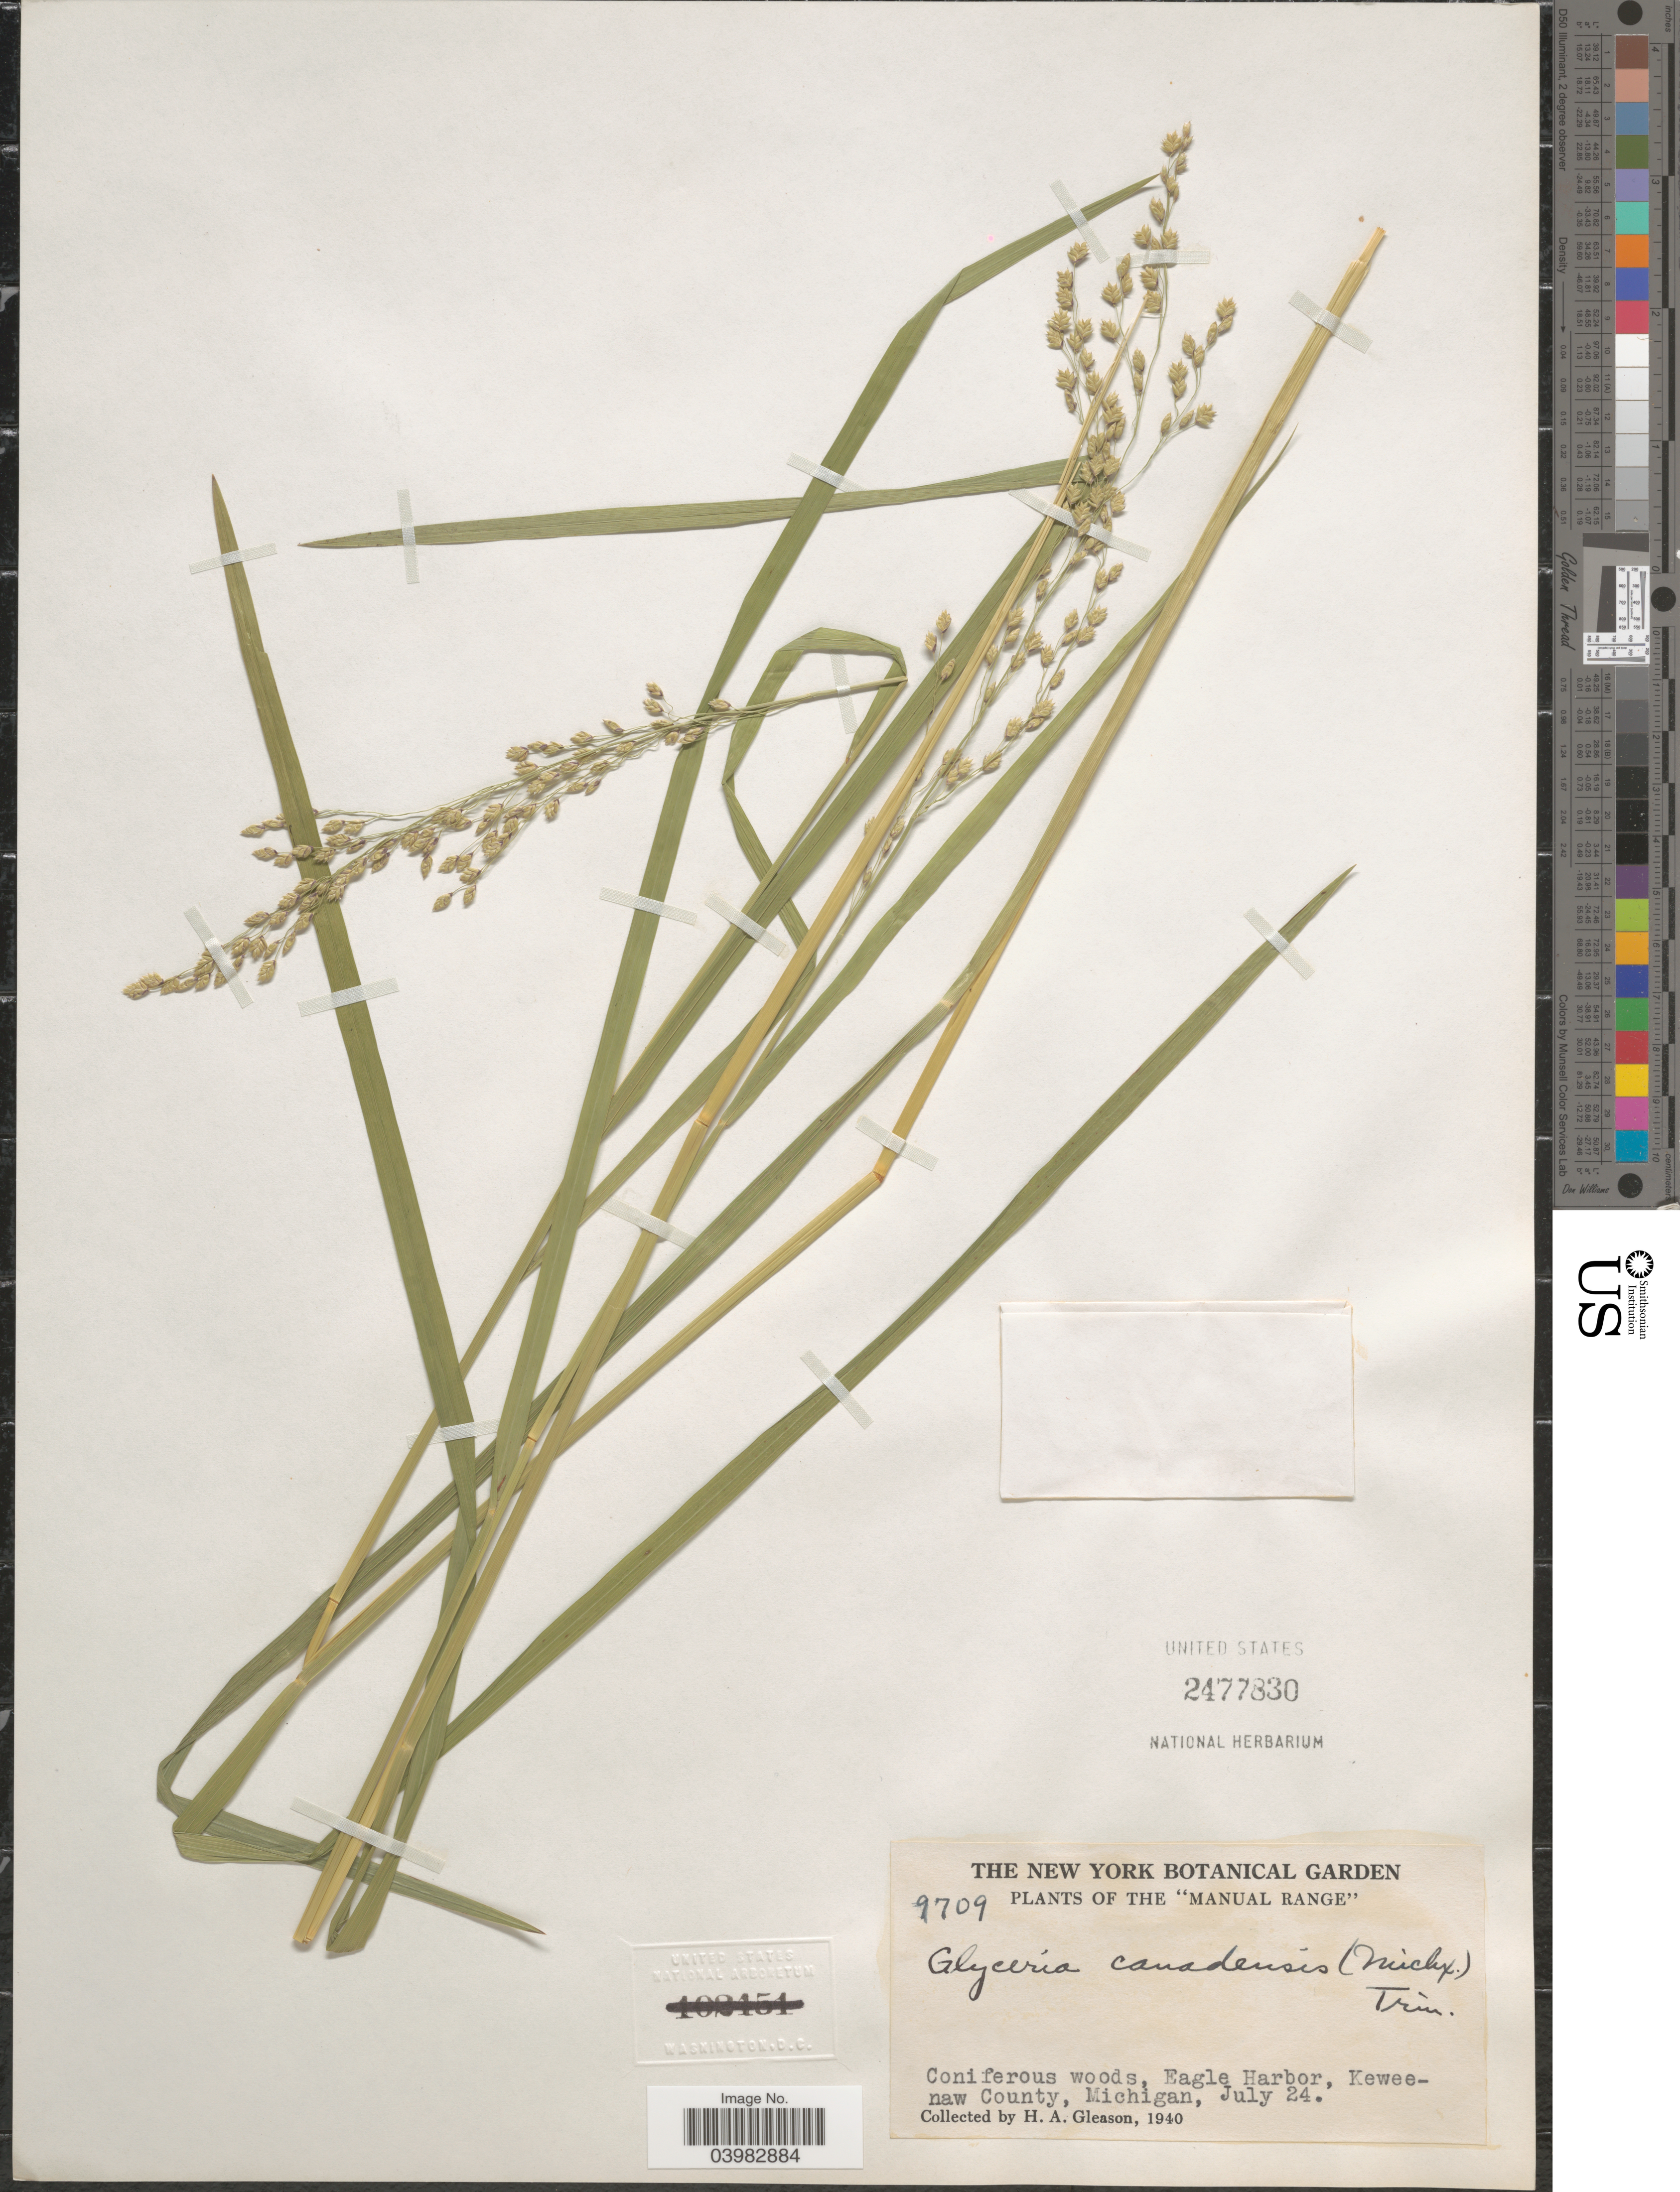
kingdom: Plantae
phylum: Tracheophyta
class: Liliopsida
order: Poales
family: Poaceae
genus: Glyceria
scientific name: Glyceria canadensis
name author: (Michx.) Trin.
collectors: H. A. Gleason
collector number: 9709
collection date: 1940-07-24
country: United States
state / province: Michigan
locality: The "Manual Range". Eagle Harbor, Keweenaw County.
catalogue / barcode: US 2477830